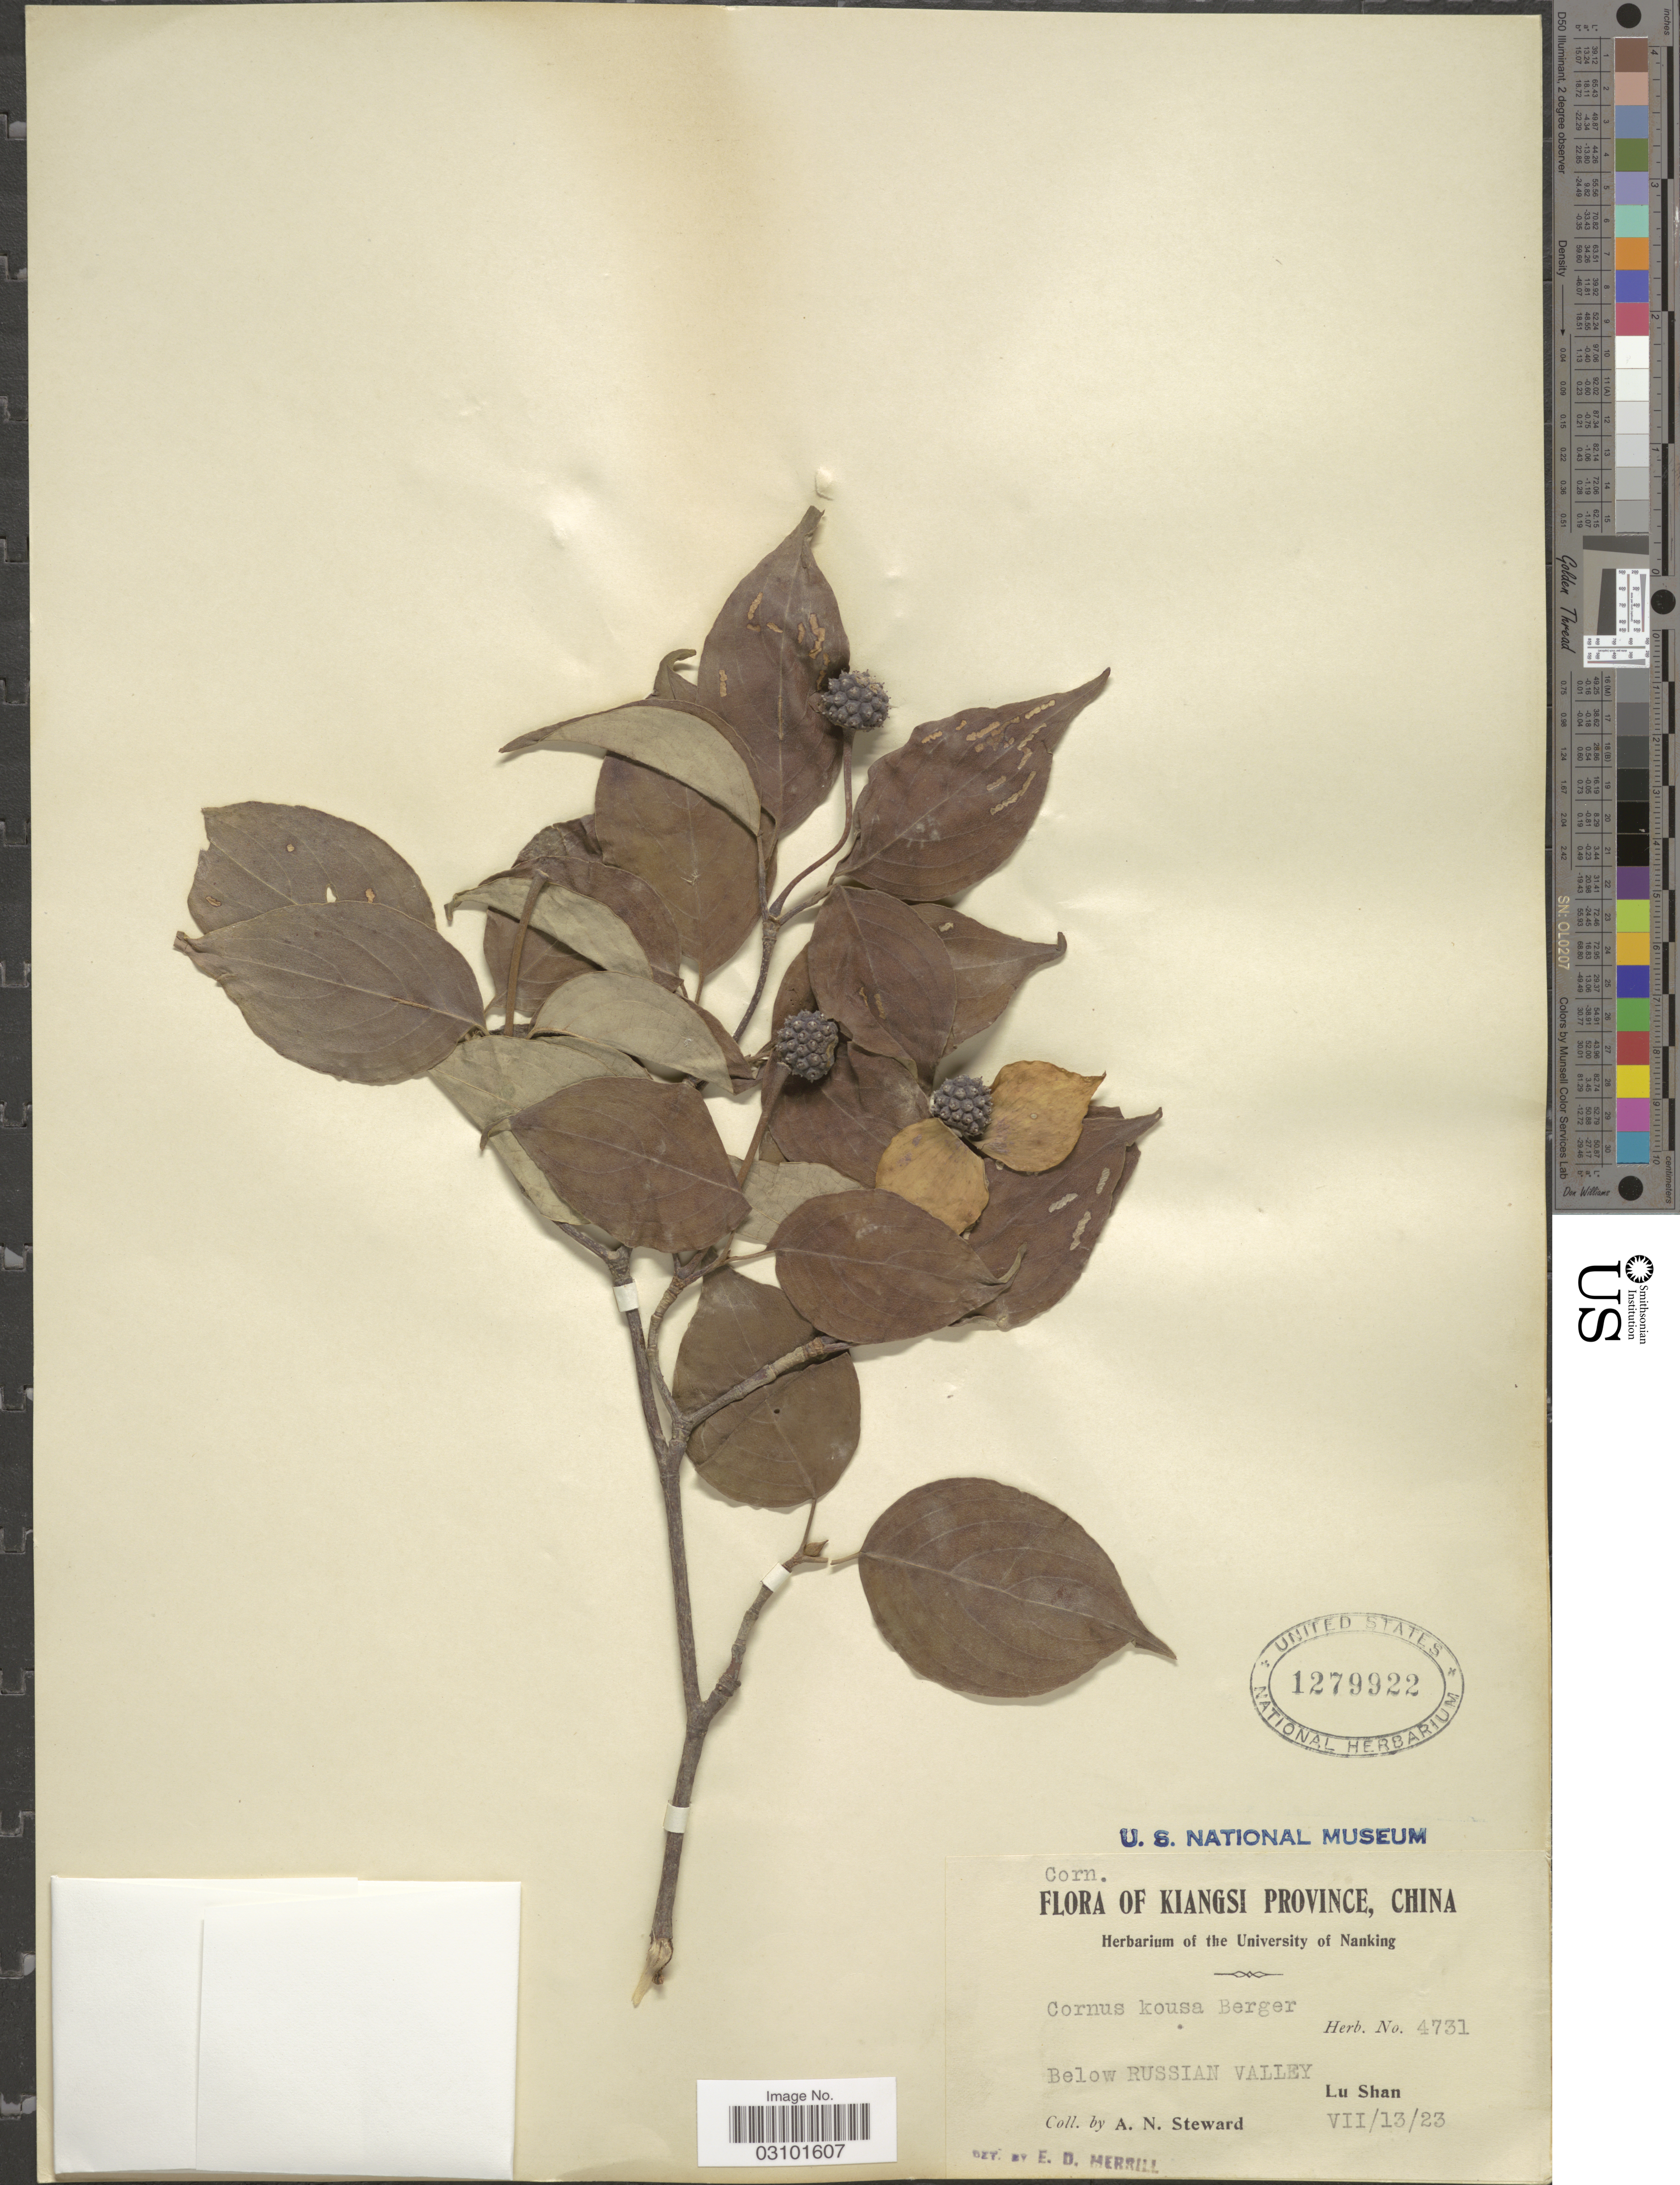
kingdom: Plantae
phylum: Tracheophyta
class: Magnoliopsida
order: Cornales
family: Cornaceae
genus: Cornus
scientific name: Cornus kousa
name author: F. Buerger ex Miq.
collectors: A. N. Steward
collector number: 4731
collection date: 1923-07-13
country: China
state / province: Jiangxi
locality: Kiangsi Province. Below Russian Valley. Lu Shan.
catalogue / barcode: US 1279922